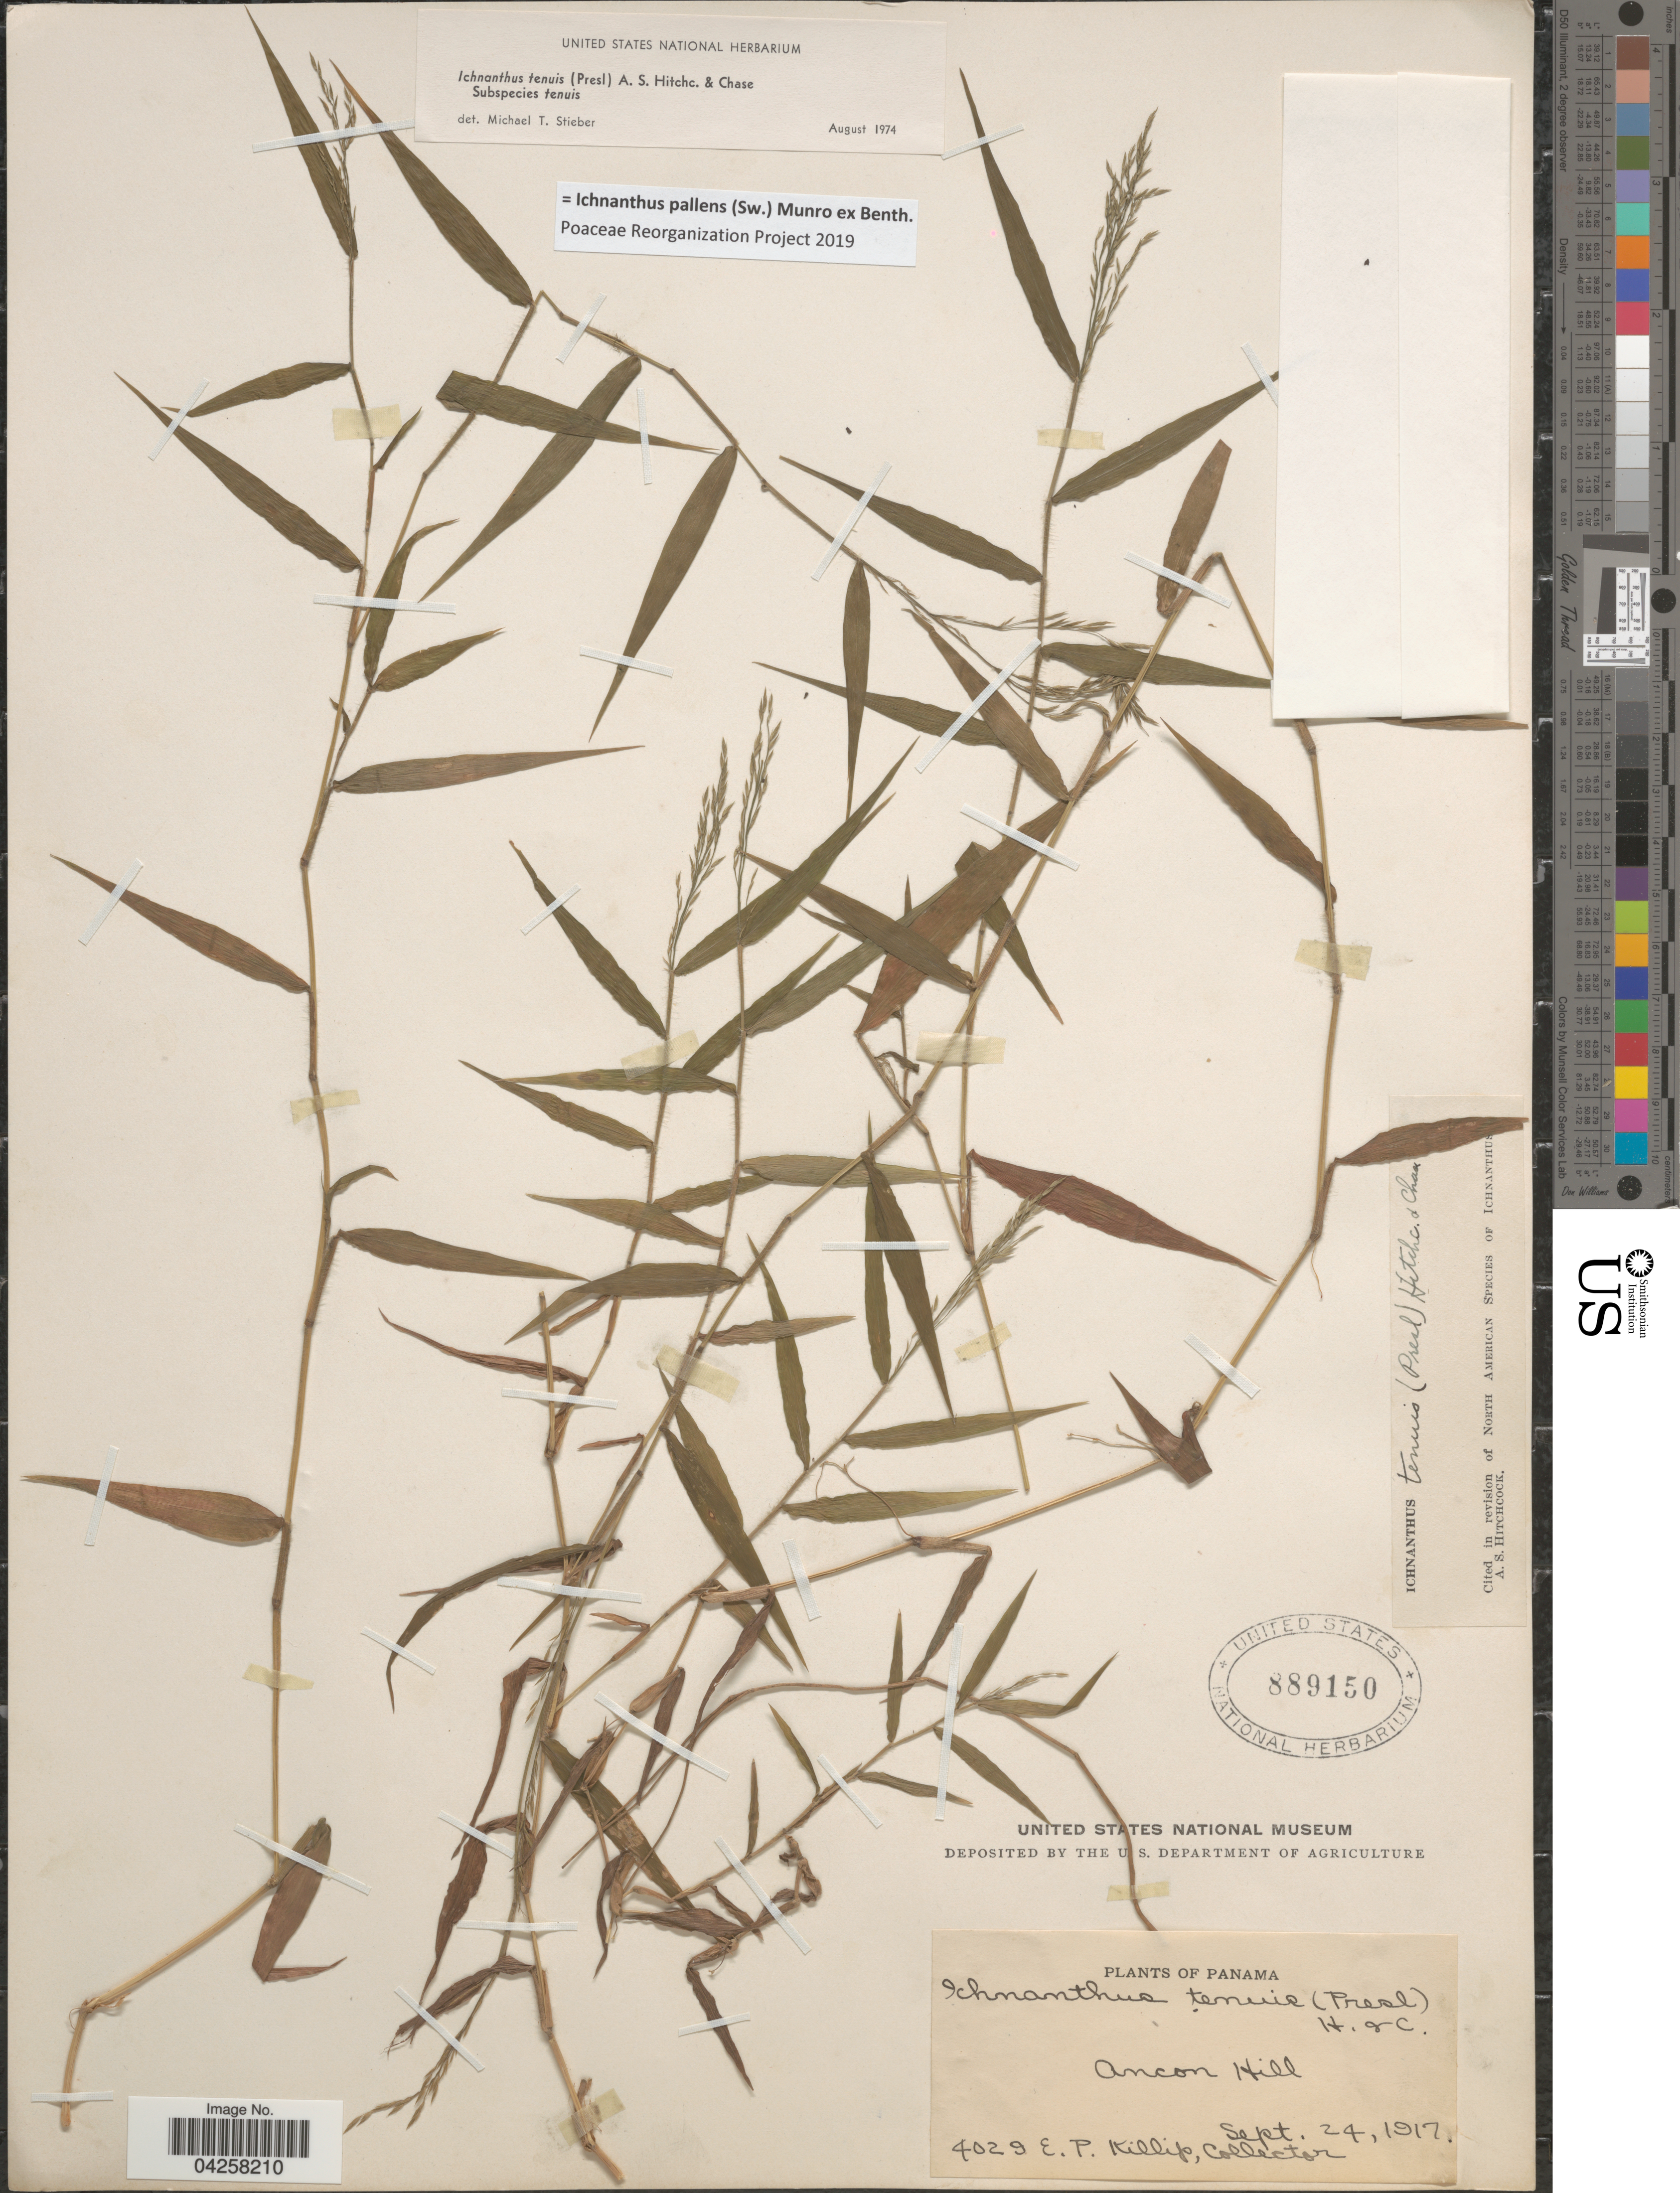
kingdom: Plantae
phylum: Tracheophyta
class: Liliopsida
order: Poales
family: Poaceae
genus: Ichnanthus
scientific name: Ichnanthus tenuis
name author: (J. Presl) Hitchc. & Chase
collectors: E. P. Killip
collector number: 4029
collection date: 1917-09-24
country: Panama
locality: Ancon Hill.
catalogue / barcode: US 889150